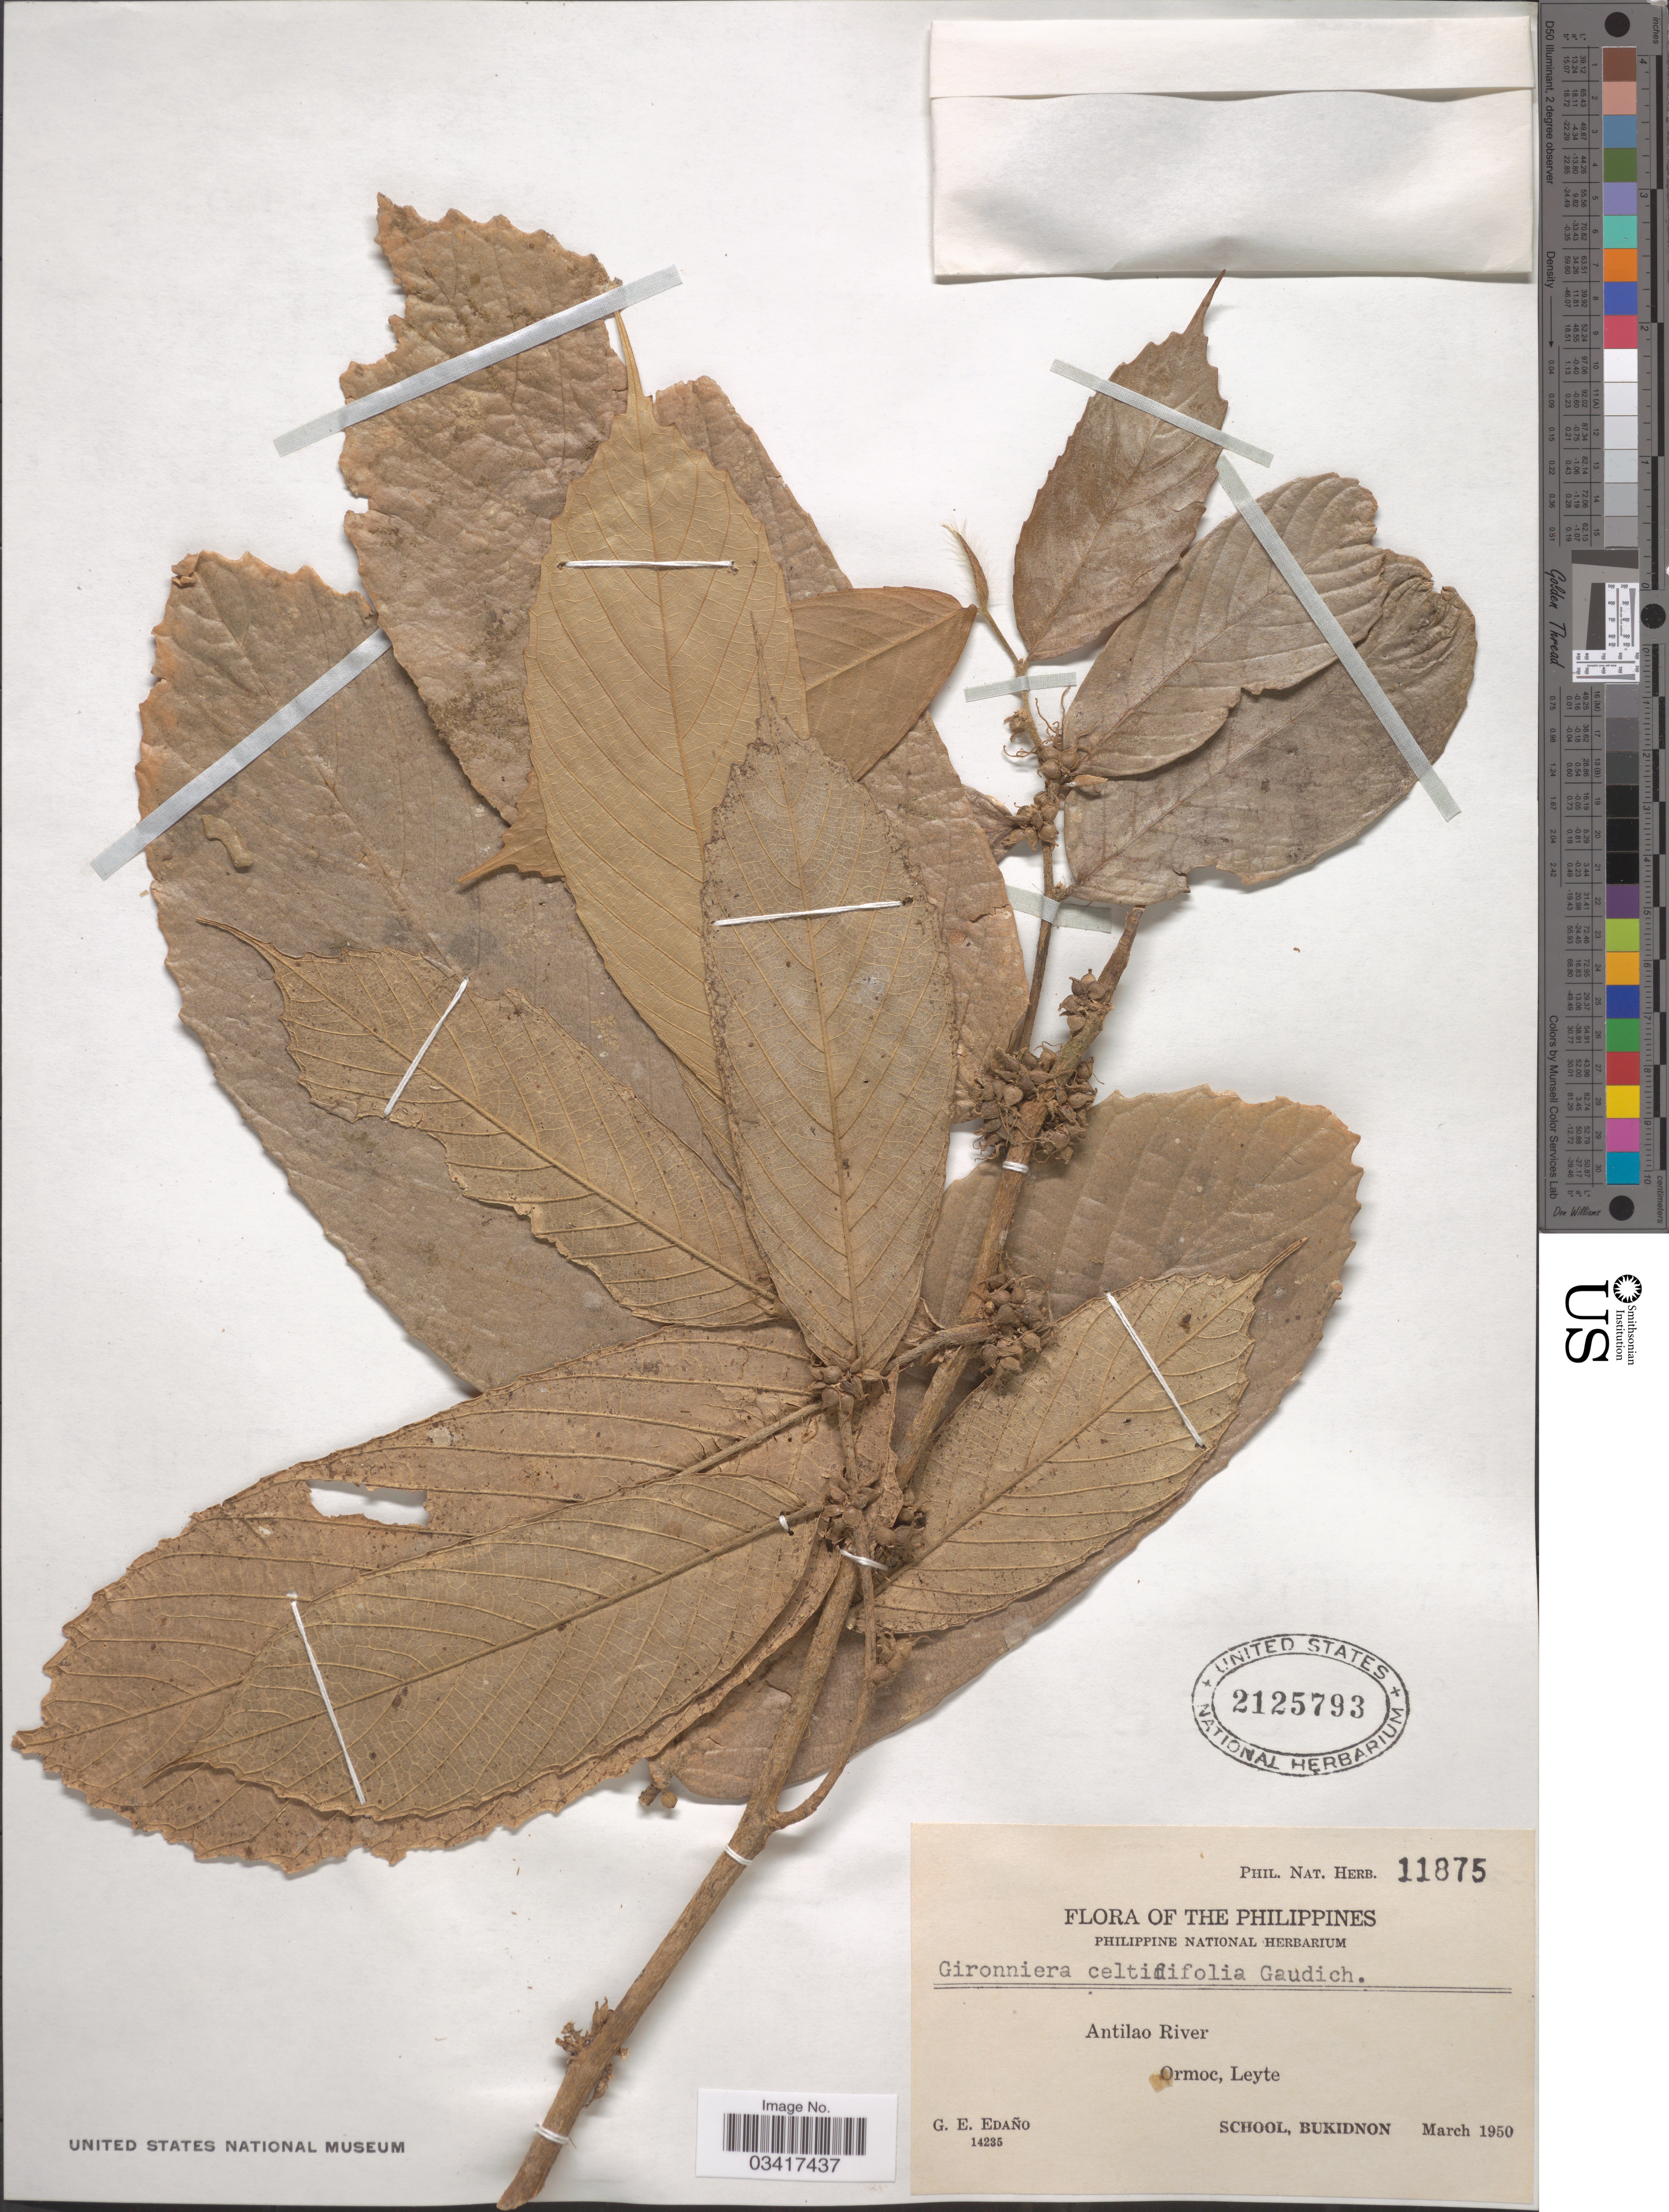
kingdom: Plantae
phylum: Tracheophyta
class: Magnoliopsida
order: Rosales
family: Cannabaceae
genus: Gironniera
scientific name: Gironniera celtidifolia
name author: Gaudich.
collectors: G. E. Edaño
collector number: Phil. Nat. Herb. 11875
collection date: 1950-03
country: Philippines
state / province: Eastern Visayas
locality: Antilao River. Ormoc, Leyte.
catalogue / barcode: US 2125793